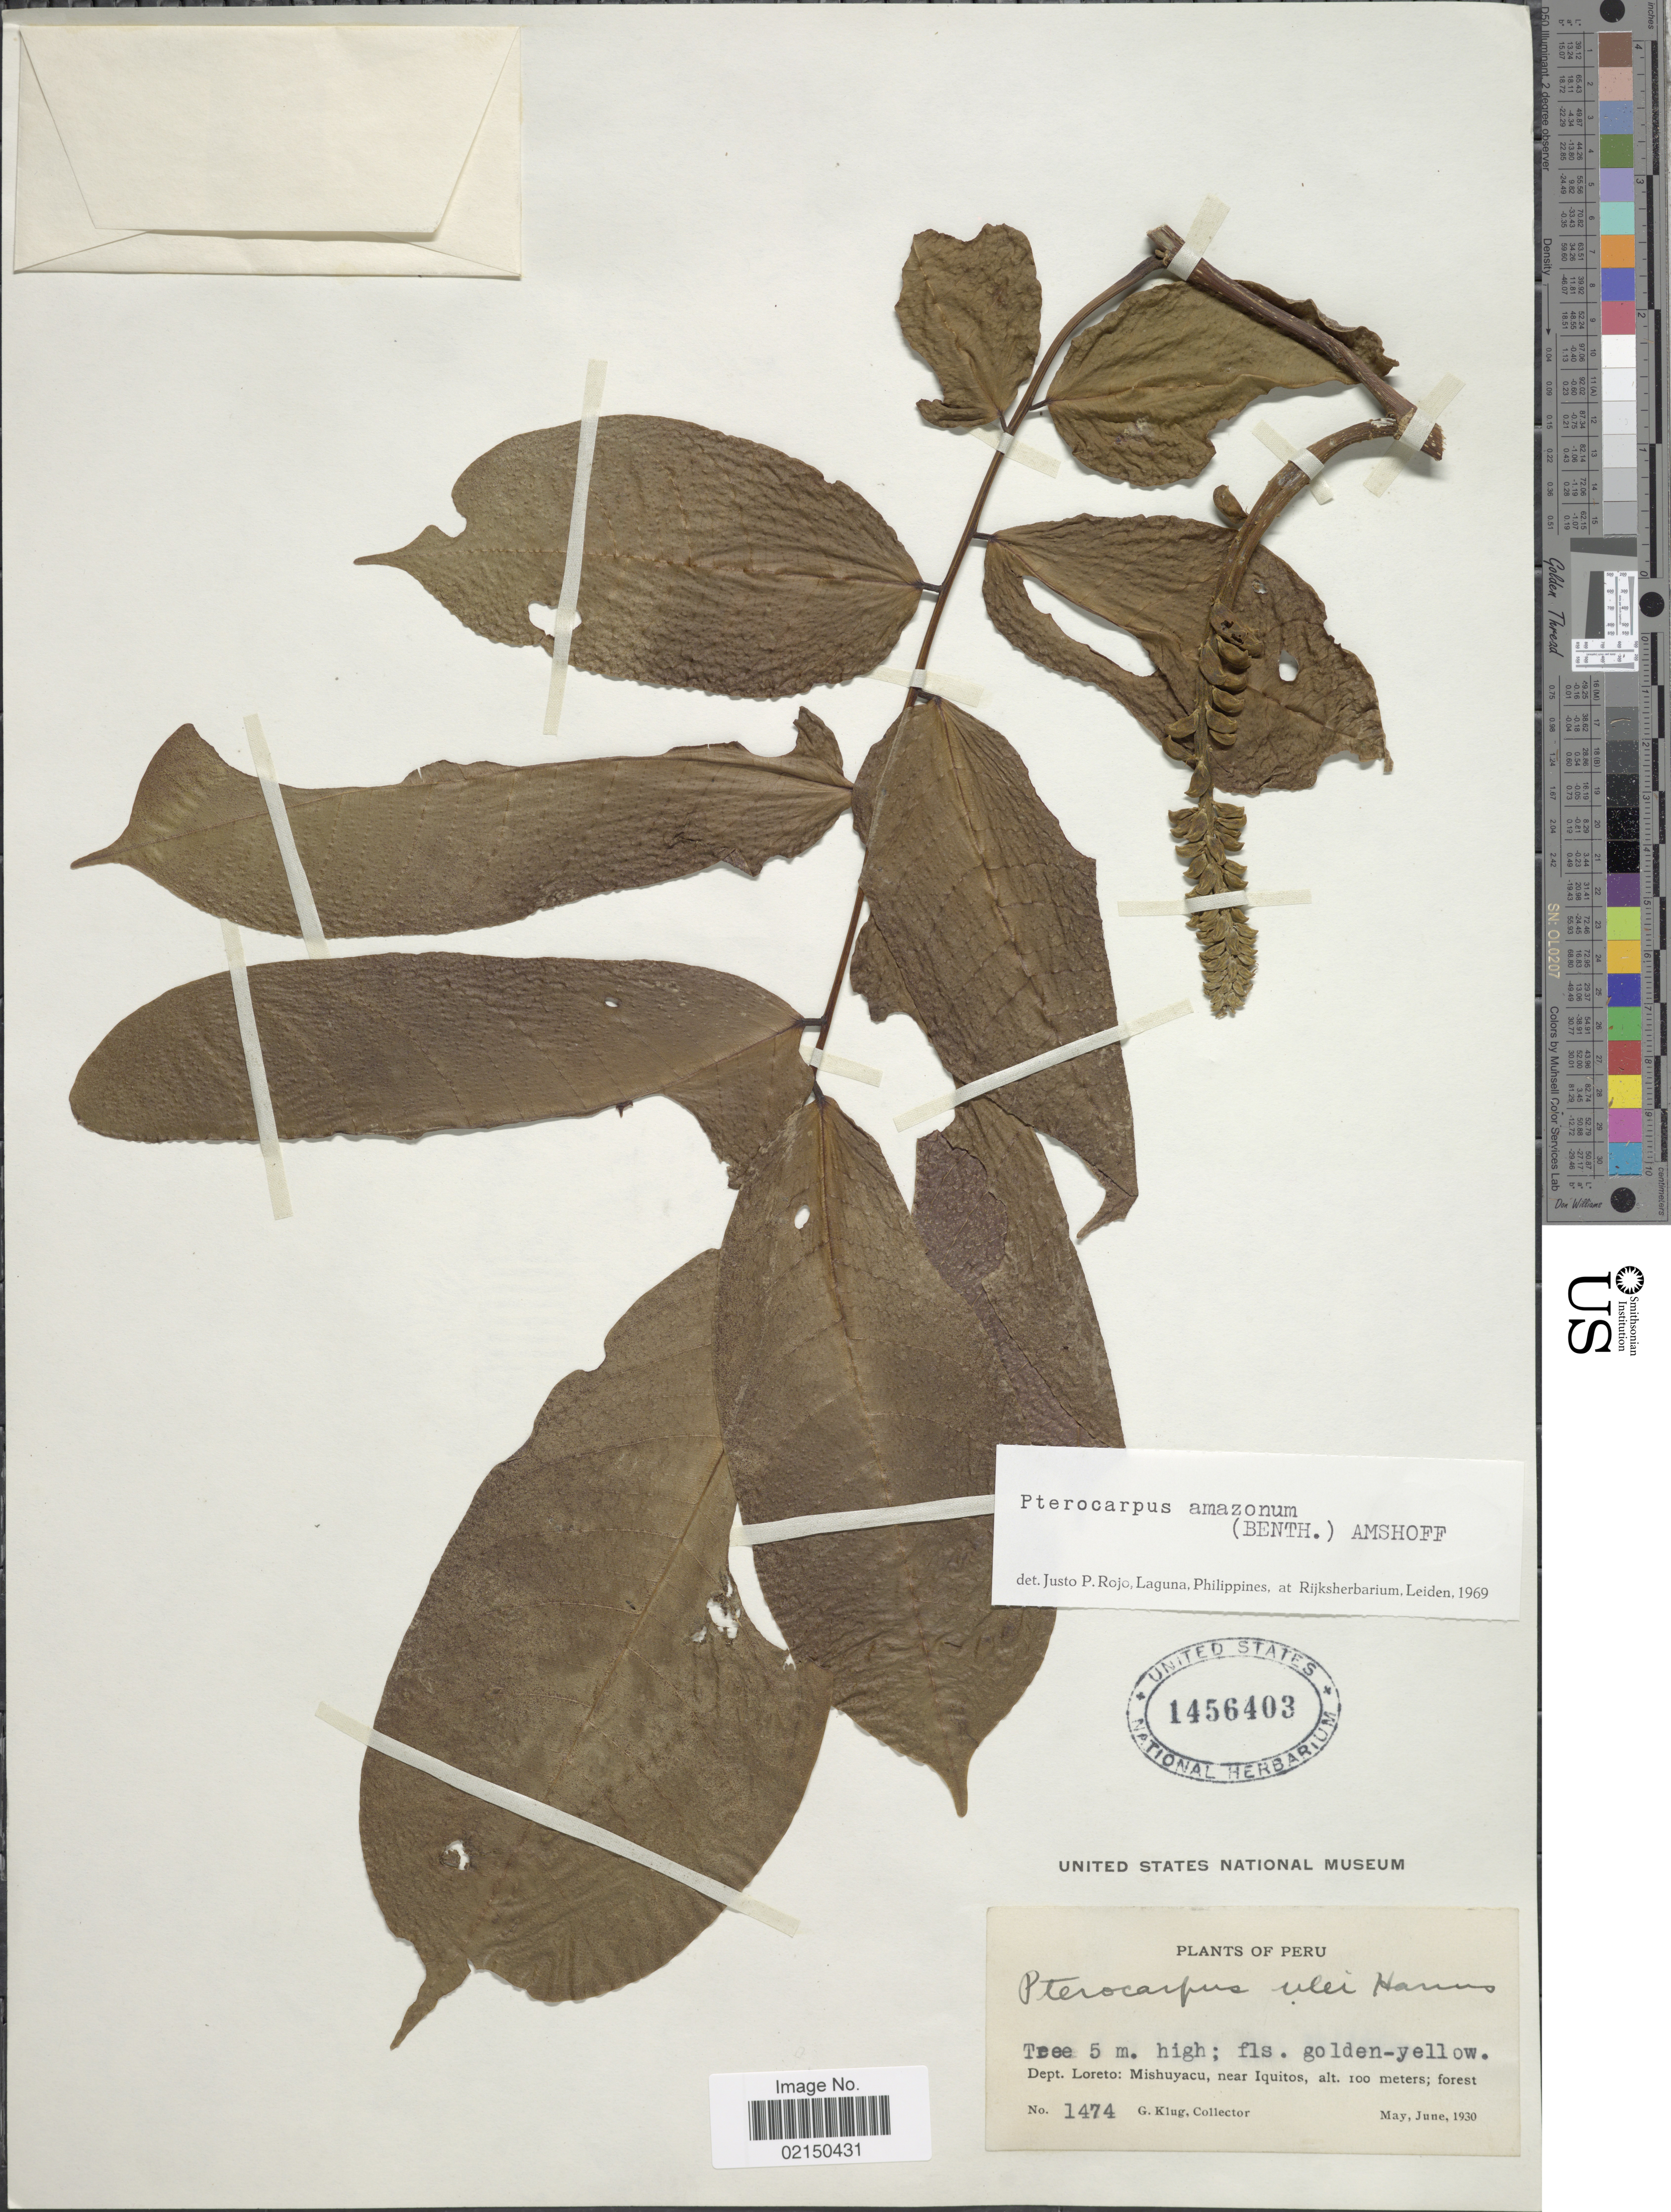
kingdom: Plantae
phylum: Tracheophyta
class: Magnoliopsida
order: Fabales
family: Fabaceae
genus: Pterocarpus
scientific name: Pterocarpus amazonum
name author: (Benth.) Amshoff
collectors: G. Klug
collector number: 1474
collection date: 1930-05/1930-06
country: Peru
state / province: Loreto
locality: Mishuyacu, near Iquitos.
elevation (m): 100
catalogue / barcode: US 1456403